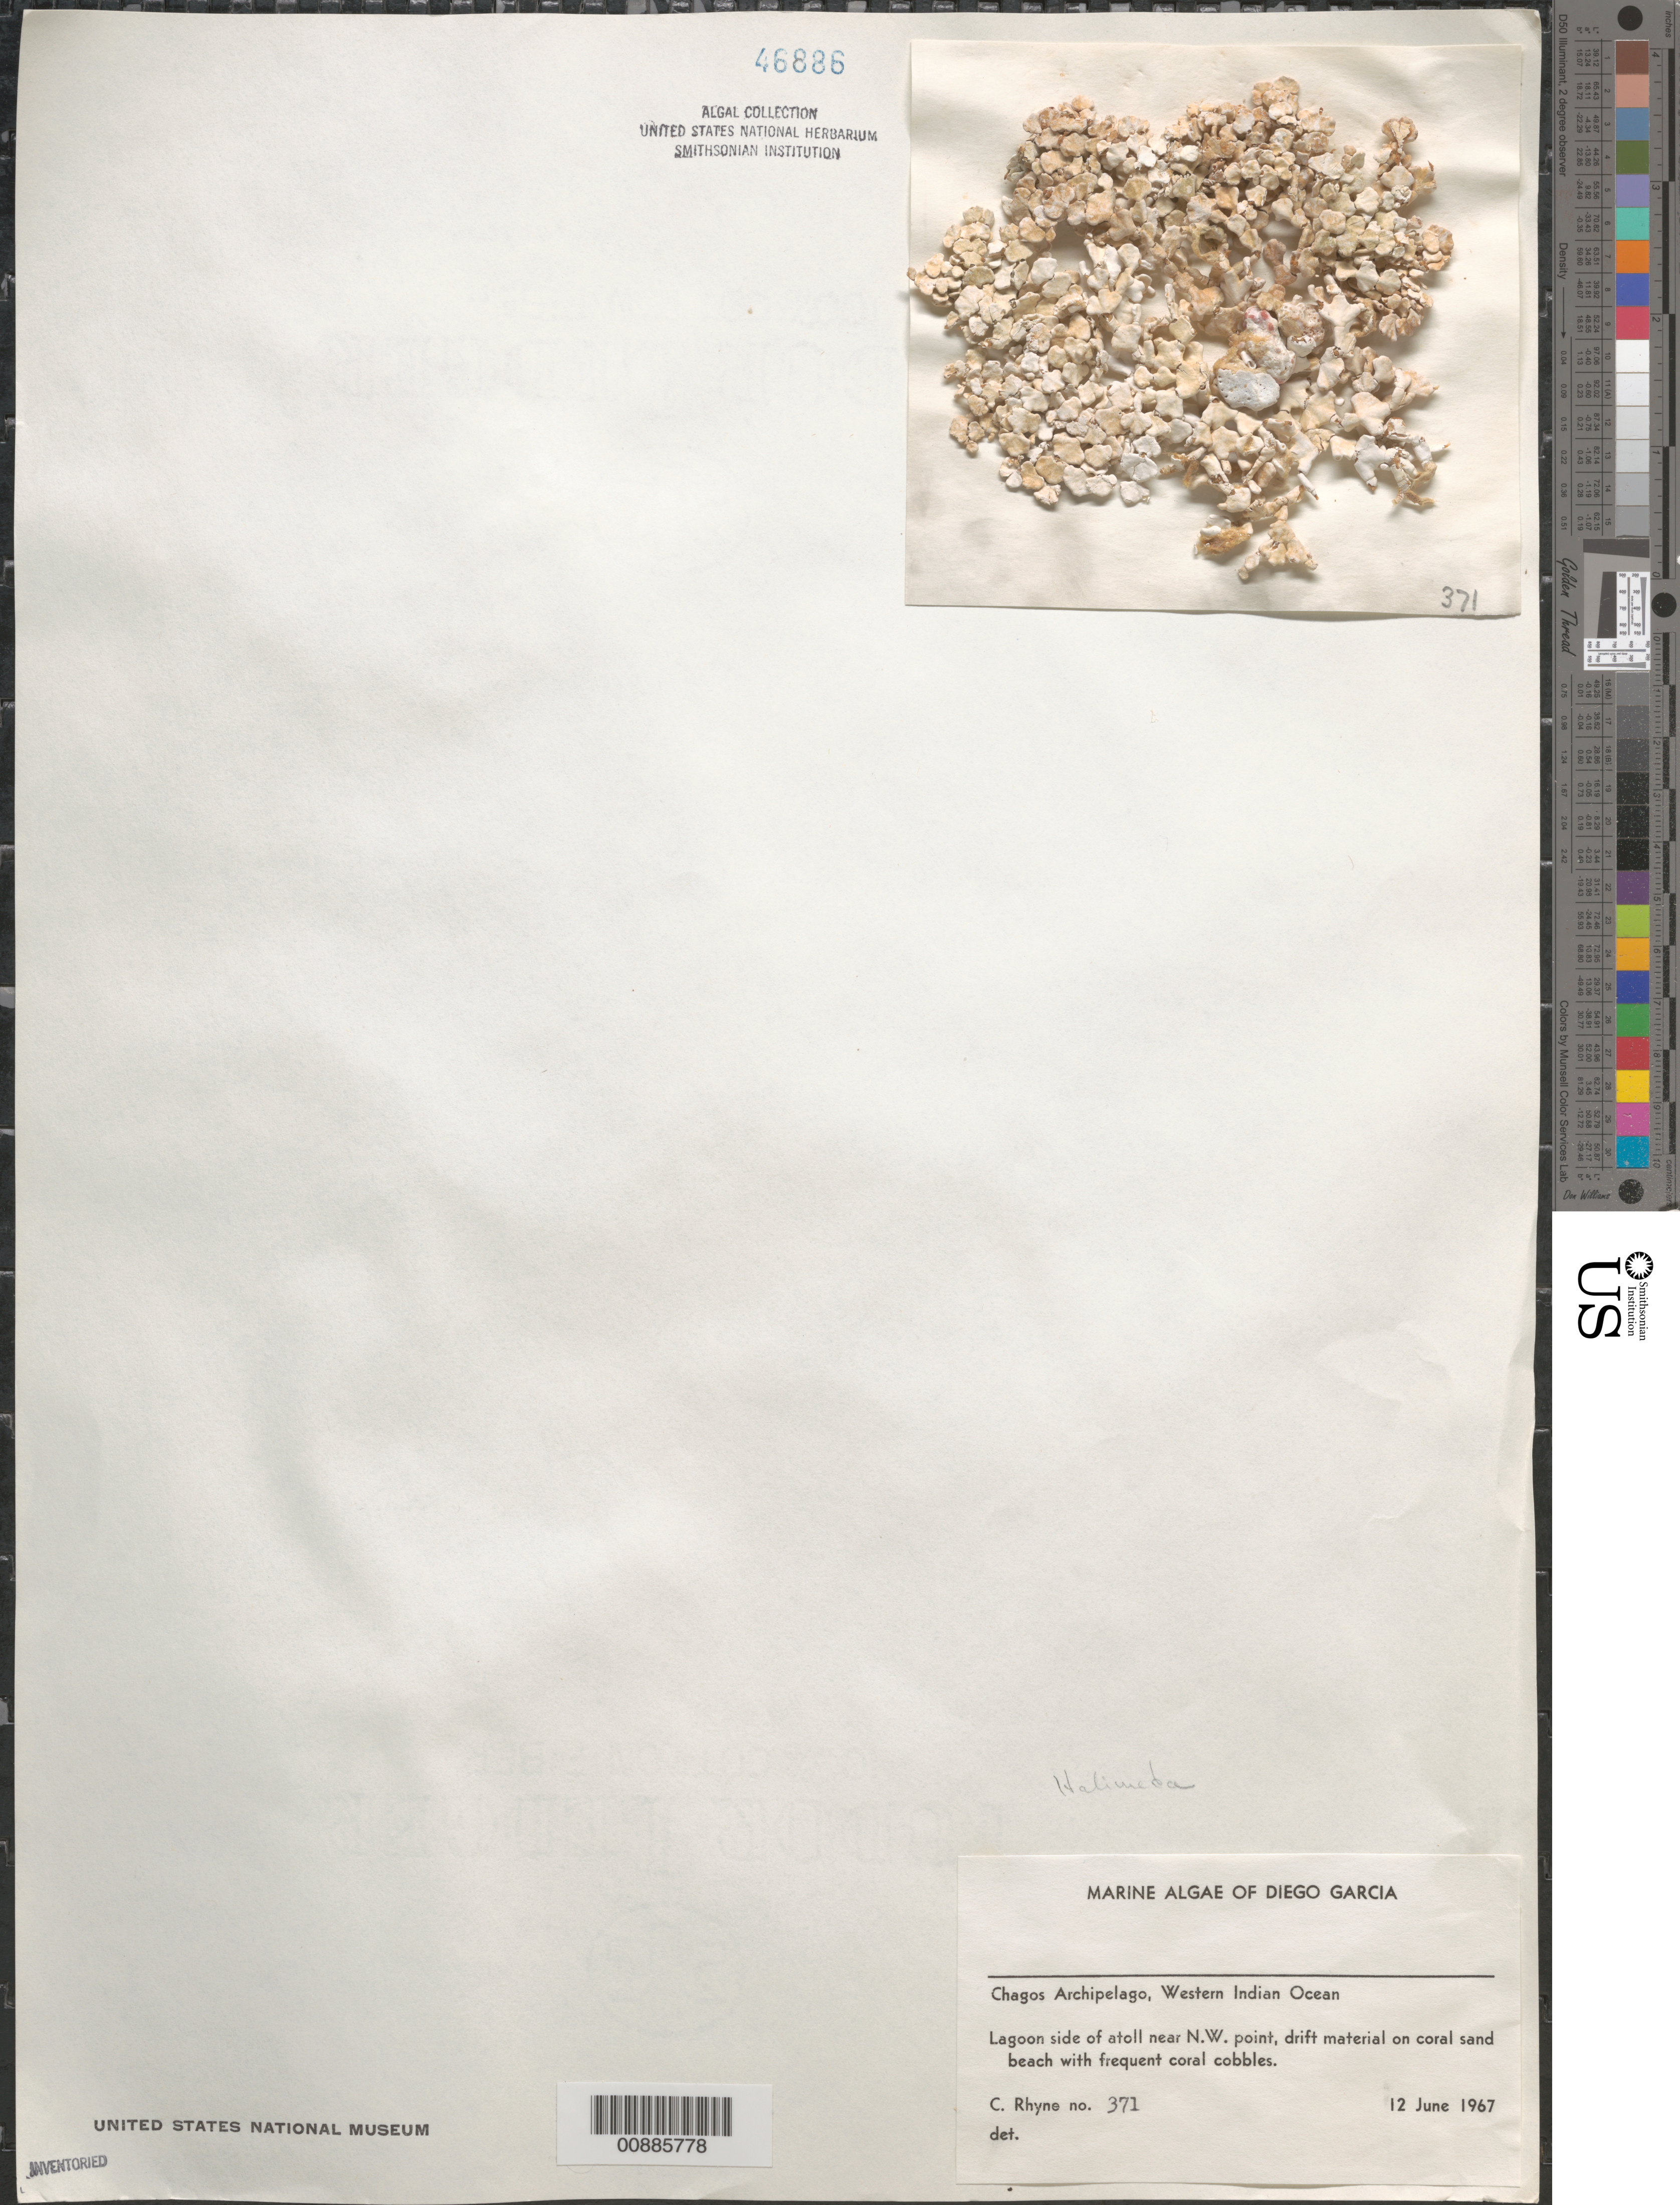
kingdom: Plantae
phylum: Chlorophyta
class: Ulvophyceae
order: Bryopsidales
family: Halimedaceae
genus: Halimeda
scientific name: Halimeda sp.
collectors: C. Rhyne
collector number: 371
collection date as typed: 12 Jun 1967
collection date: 1967-06-12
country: British Indian Ocean Territory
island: Diego Garcia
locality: Atoll near Northwest Point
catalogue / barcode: US 46886